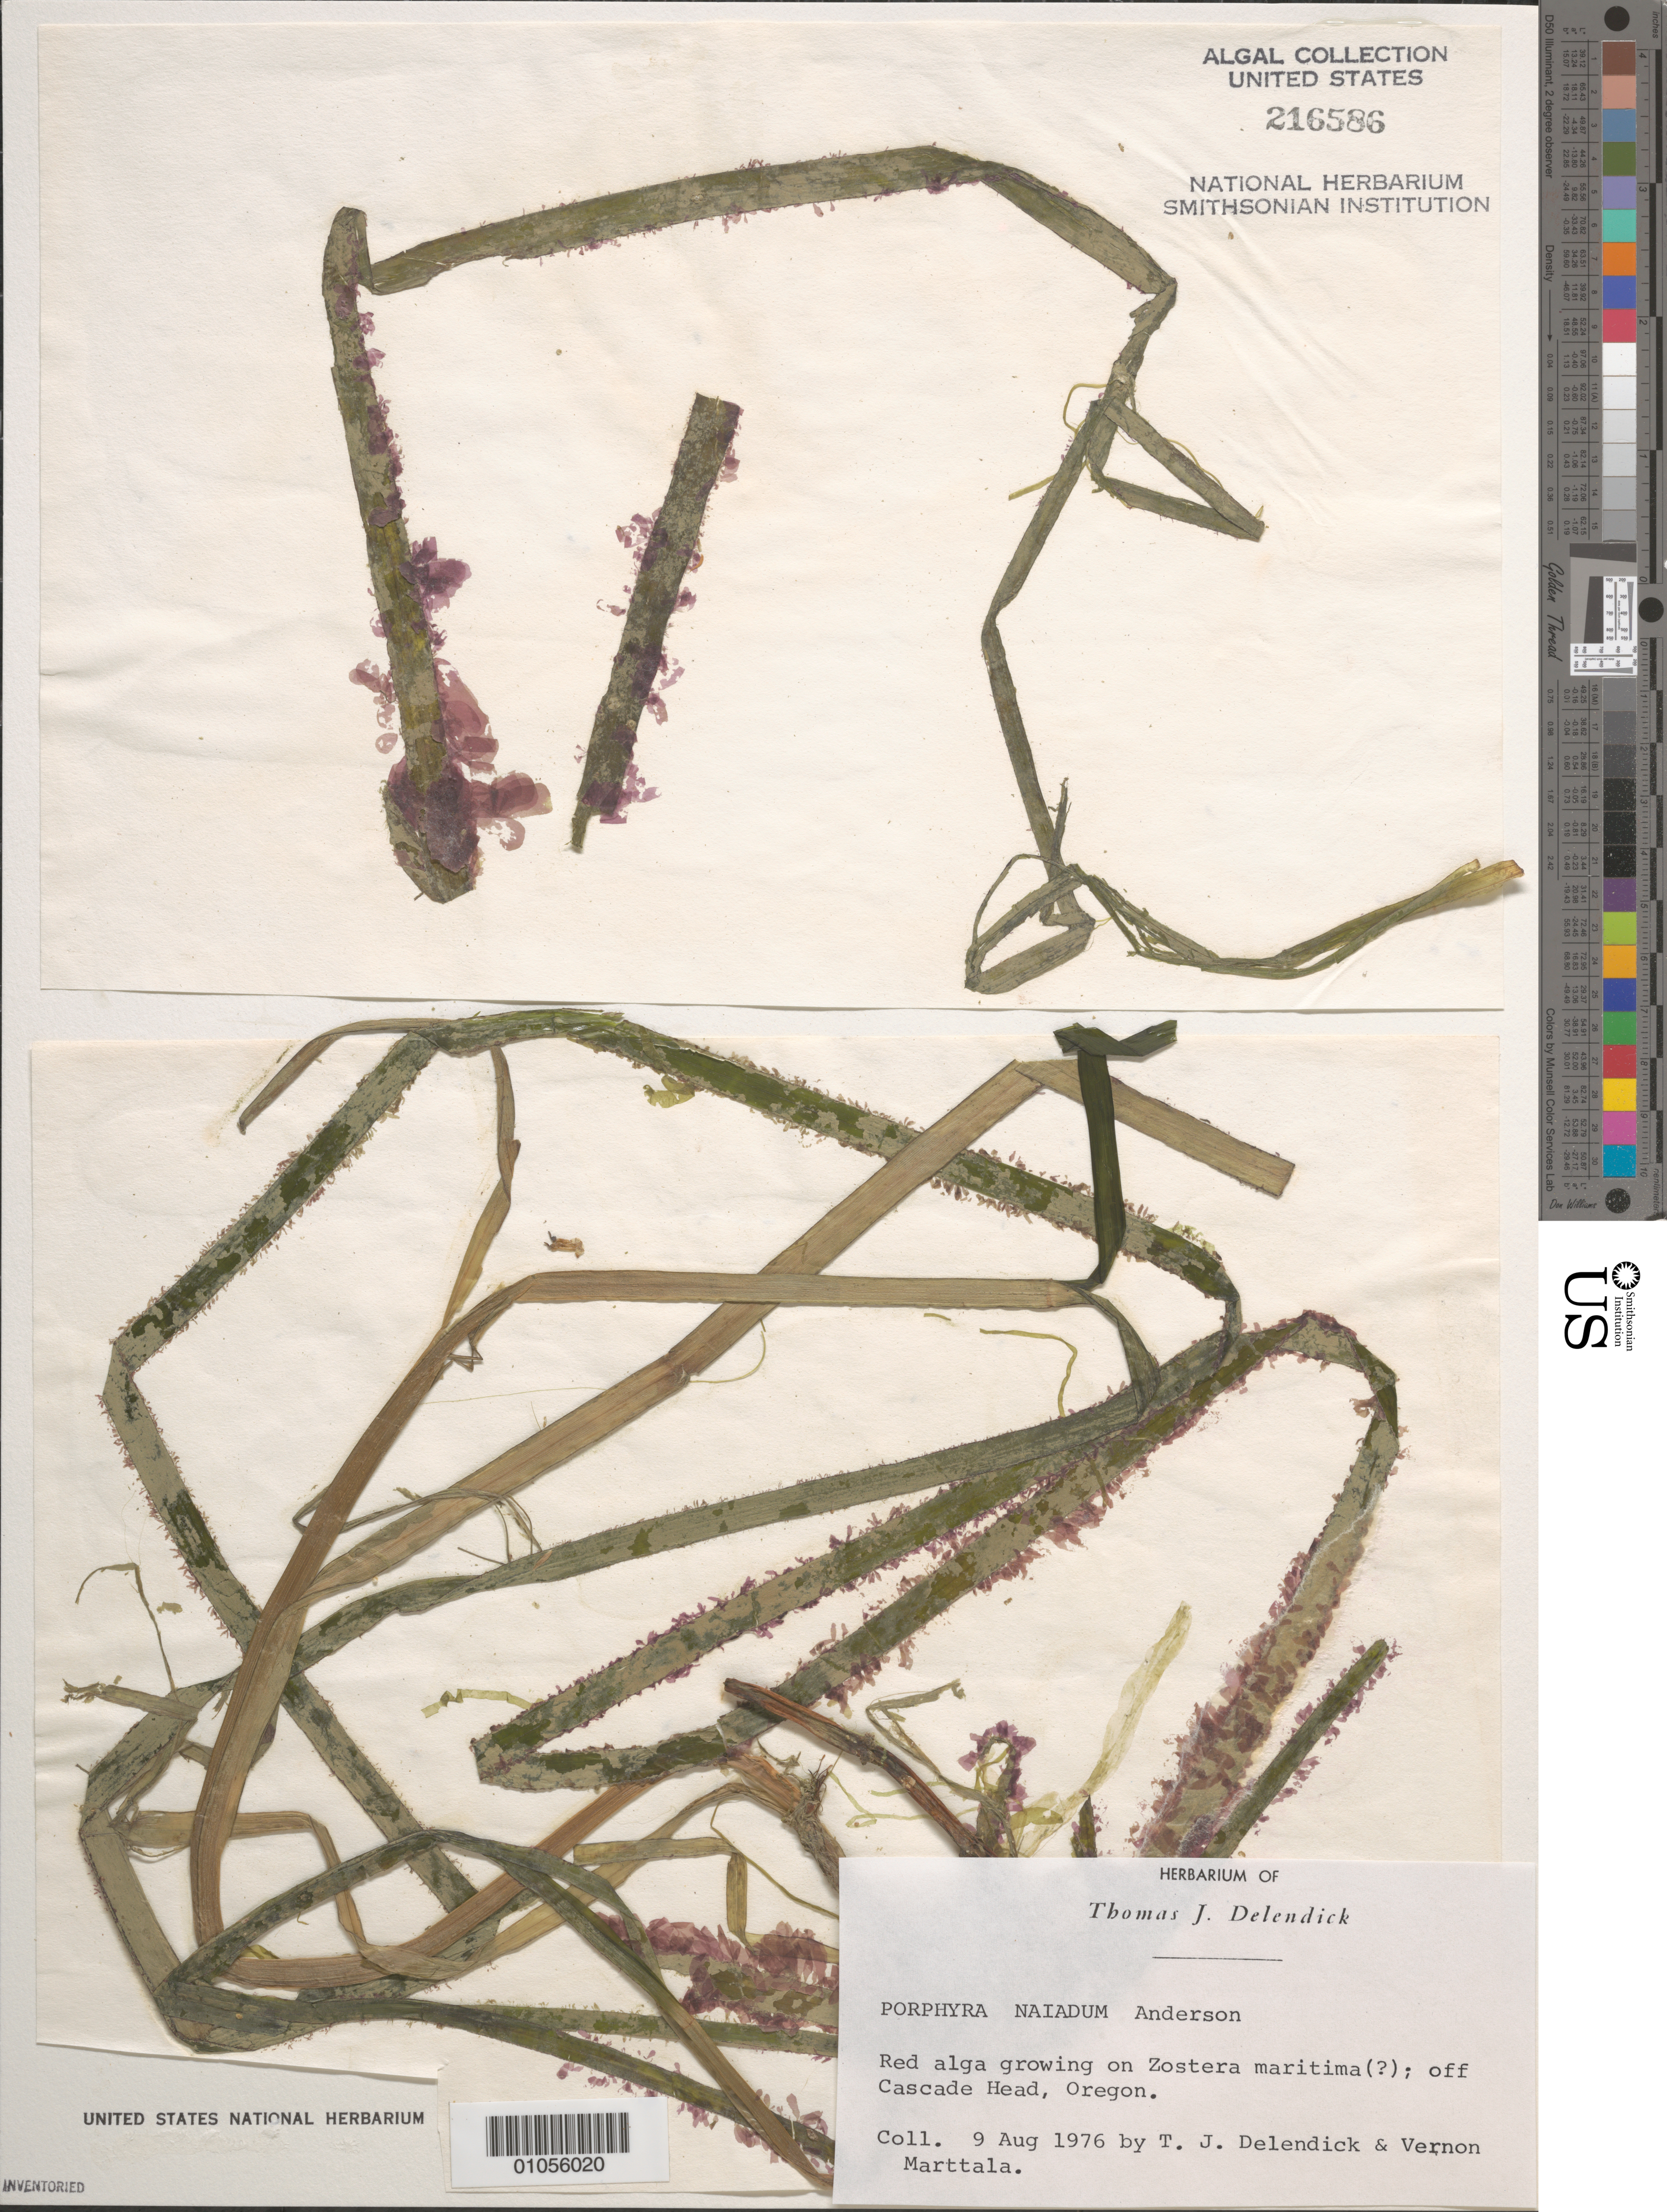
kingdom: Plantae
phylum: Rhodophyta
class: Compsopogonophyceae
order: Erythropeltidales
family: Erythrotrichiaceae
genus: Smithora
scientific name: Smithora naiadum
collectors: T. Delendick & V. Marttala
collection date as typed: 09 Aug 1976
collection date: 1976-08-09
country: United States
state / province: Oregon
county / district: Tillamook County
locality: Off the coast of Cascade Head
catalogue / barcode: US 216586